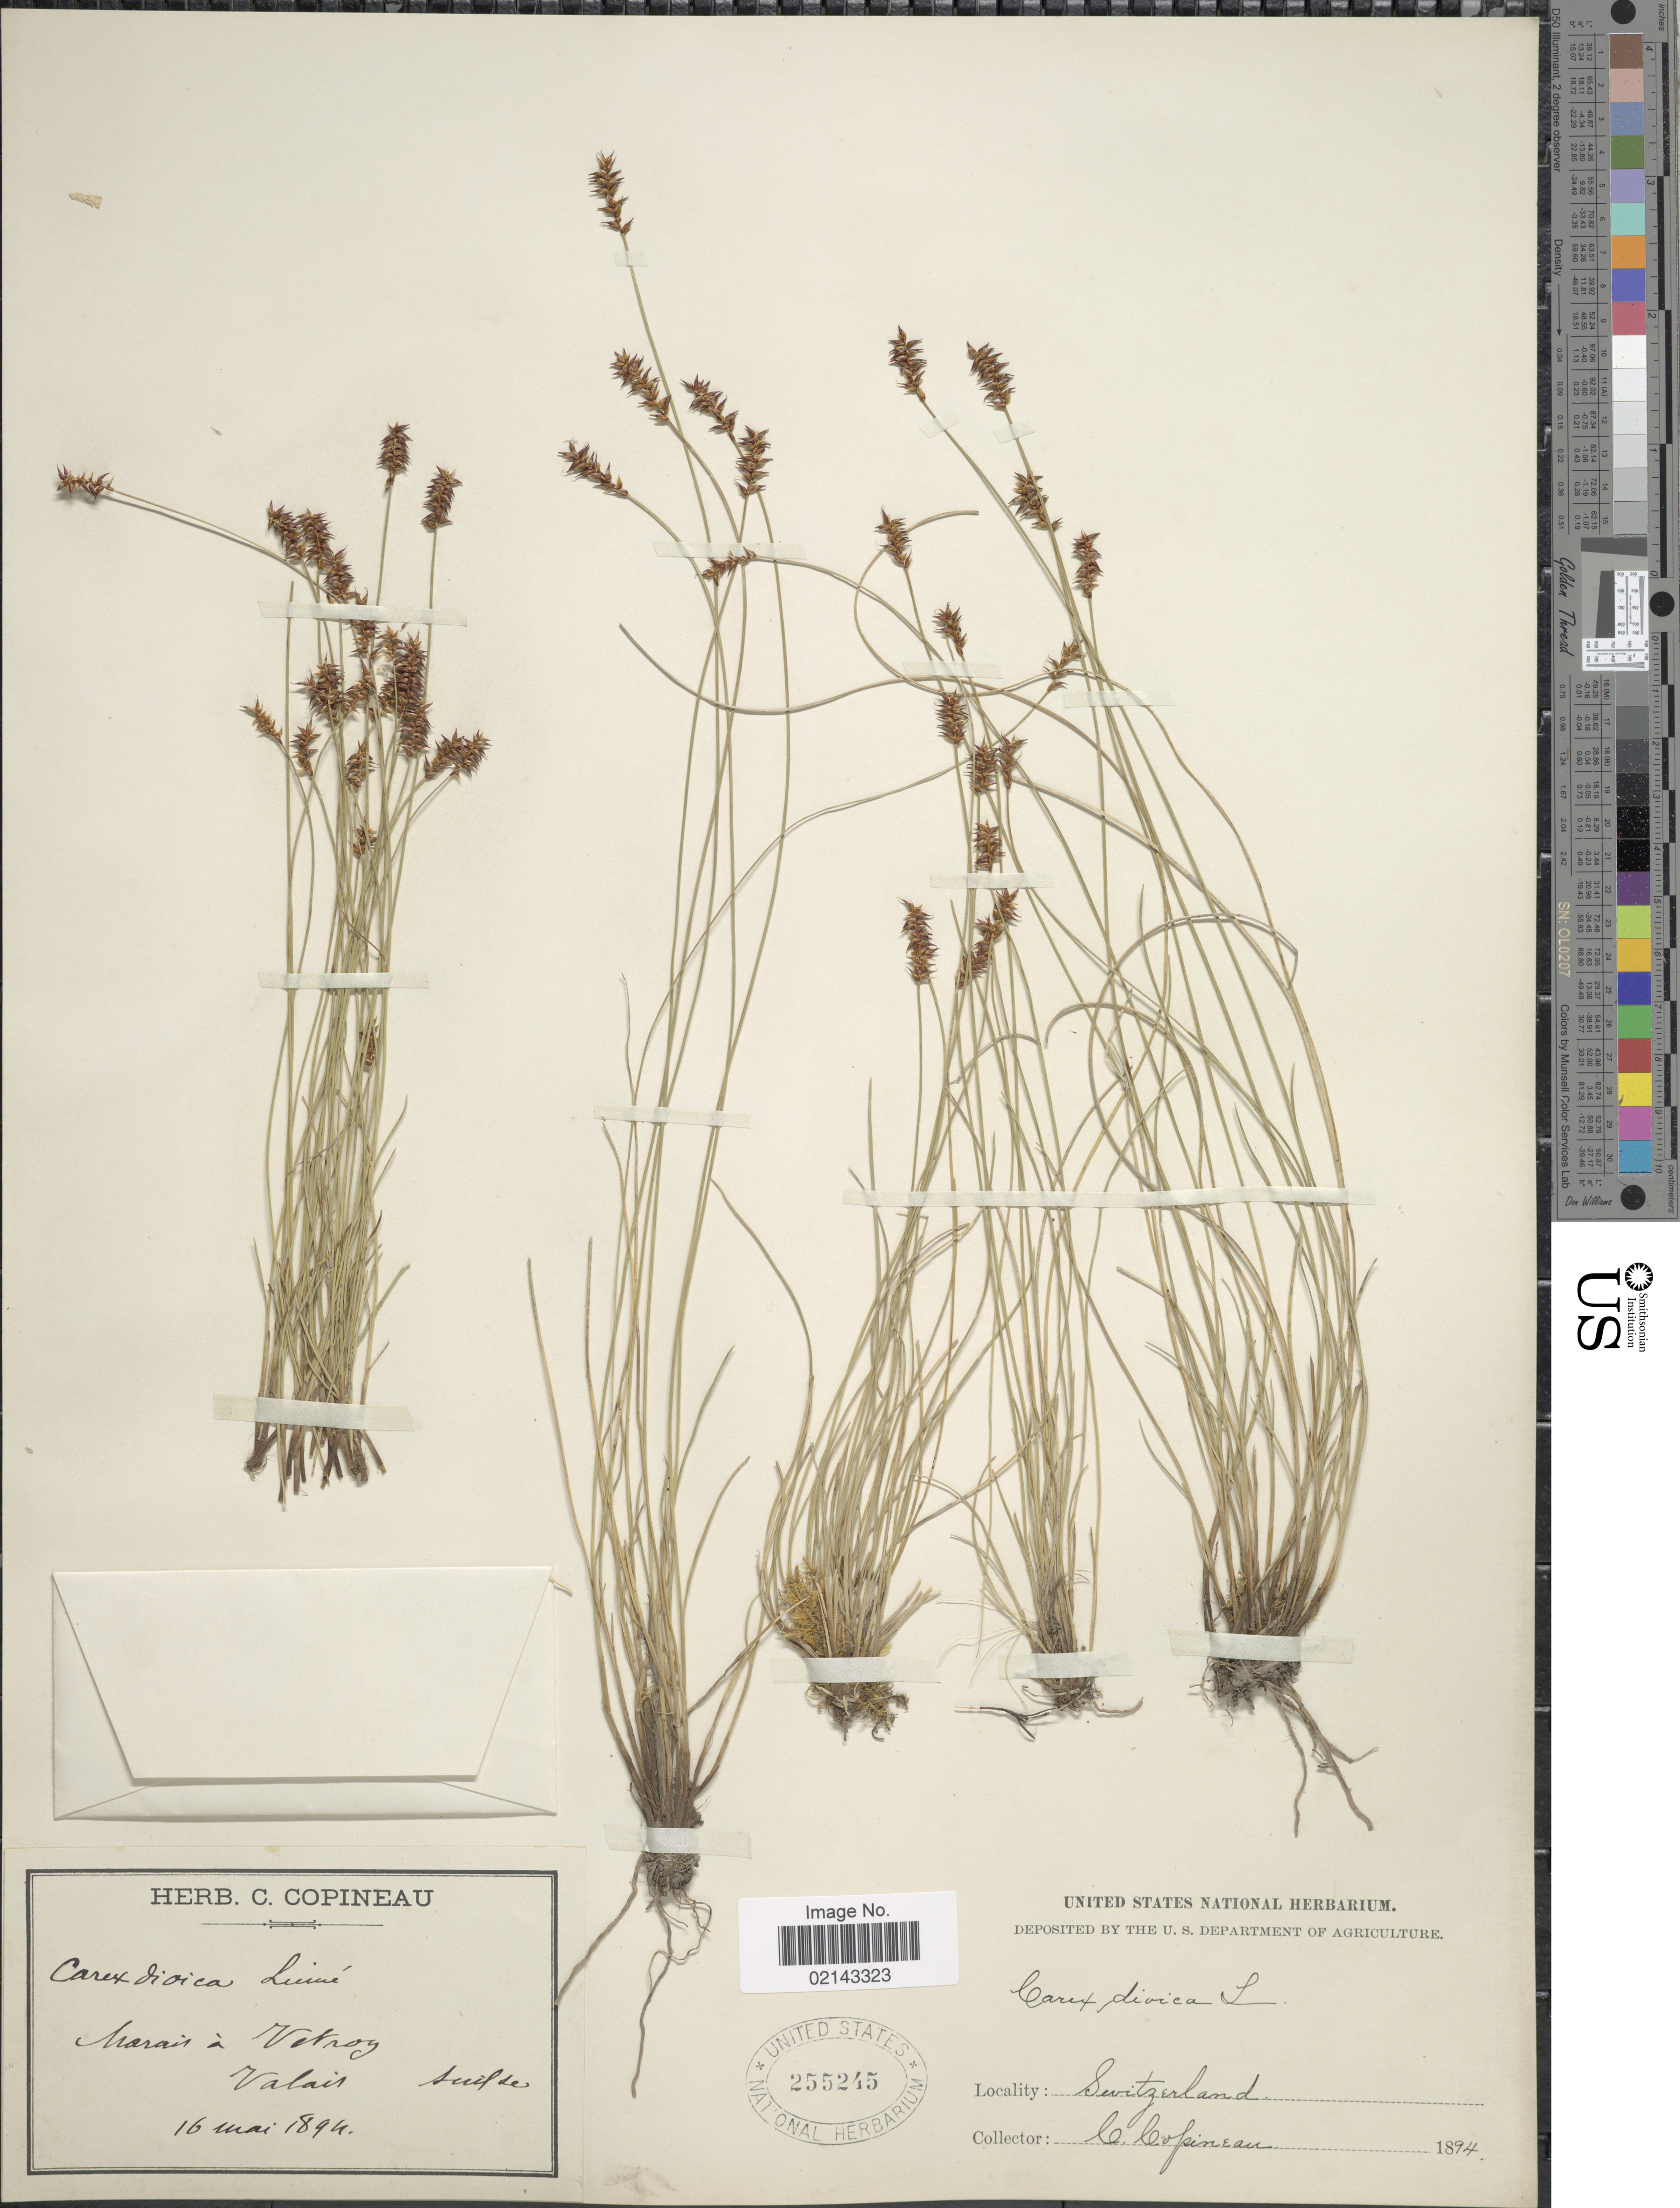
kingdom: Plantae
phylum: Tracheophyta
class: Liliopsida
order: Poales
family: Cyperaceae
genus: Carex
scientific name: Carex dioica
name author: L.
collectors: C. Copineau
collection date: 1894-05-16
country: Switzerland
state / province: Valais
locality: Marais à Vetroy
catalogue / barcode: US 255245